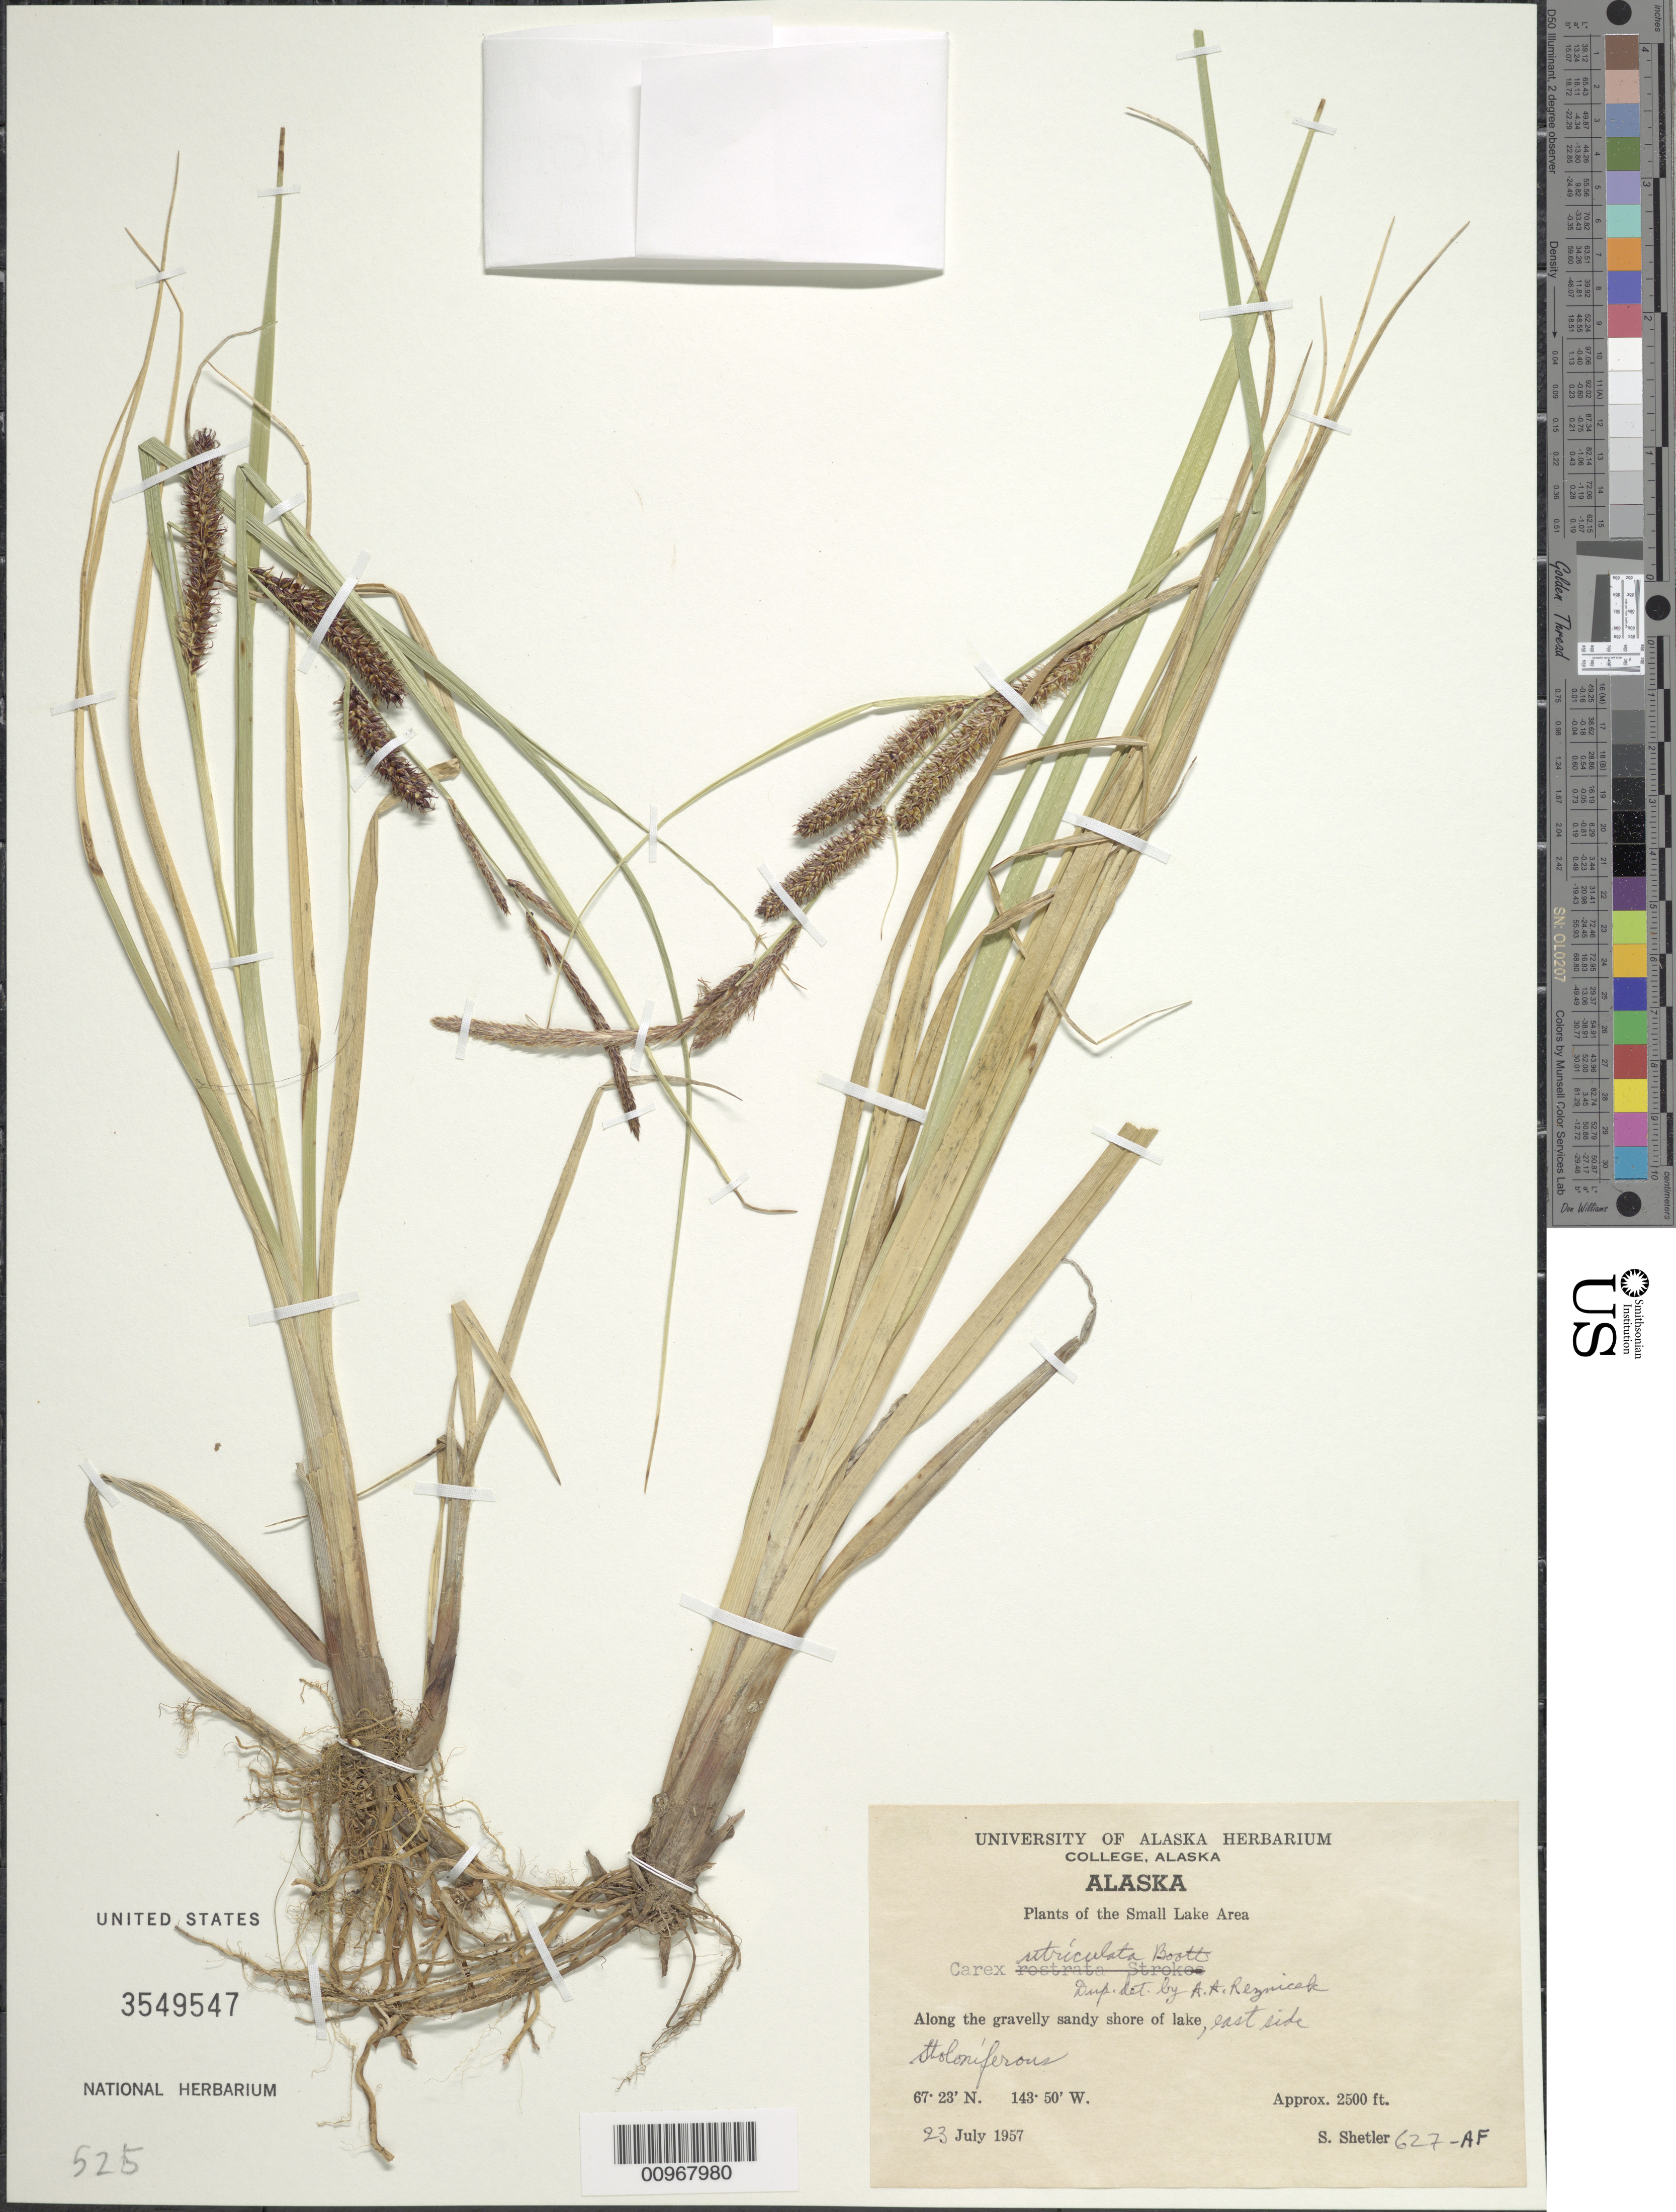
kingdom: Plantae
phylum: Tracheophyta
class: Liliopsida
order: Poales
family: Cyperaceae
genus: Carex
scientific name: Carex utriculata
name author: Boott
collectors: S. Shetler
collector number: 627-AF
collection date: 1957-07-23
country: United States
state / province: Alaska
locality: Small Lake Area. Along the gravelly sandy shore of lake, east side.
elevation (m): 762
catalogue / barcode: US 3549547